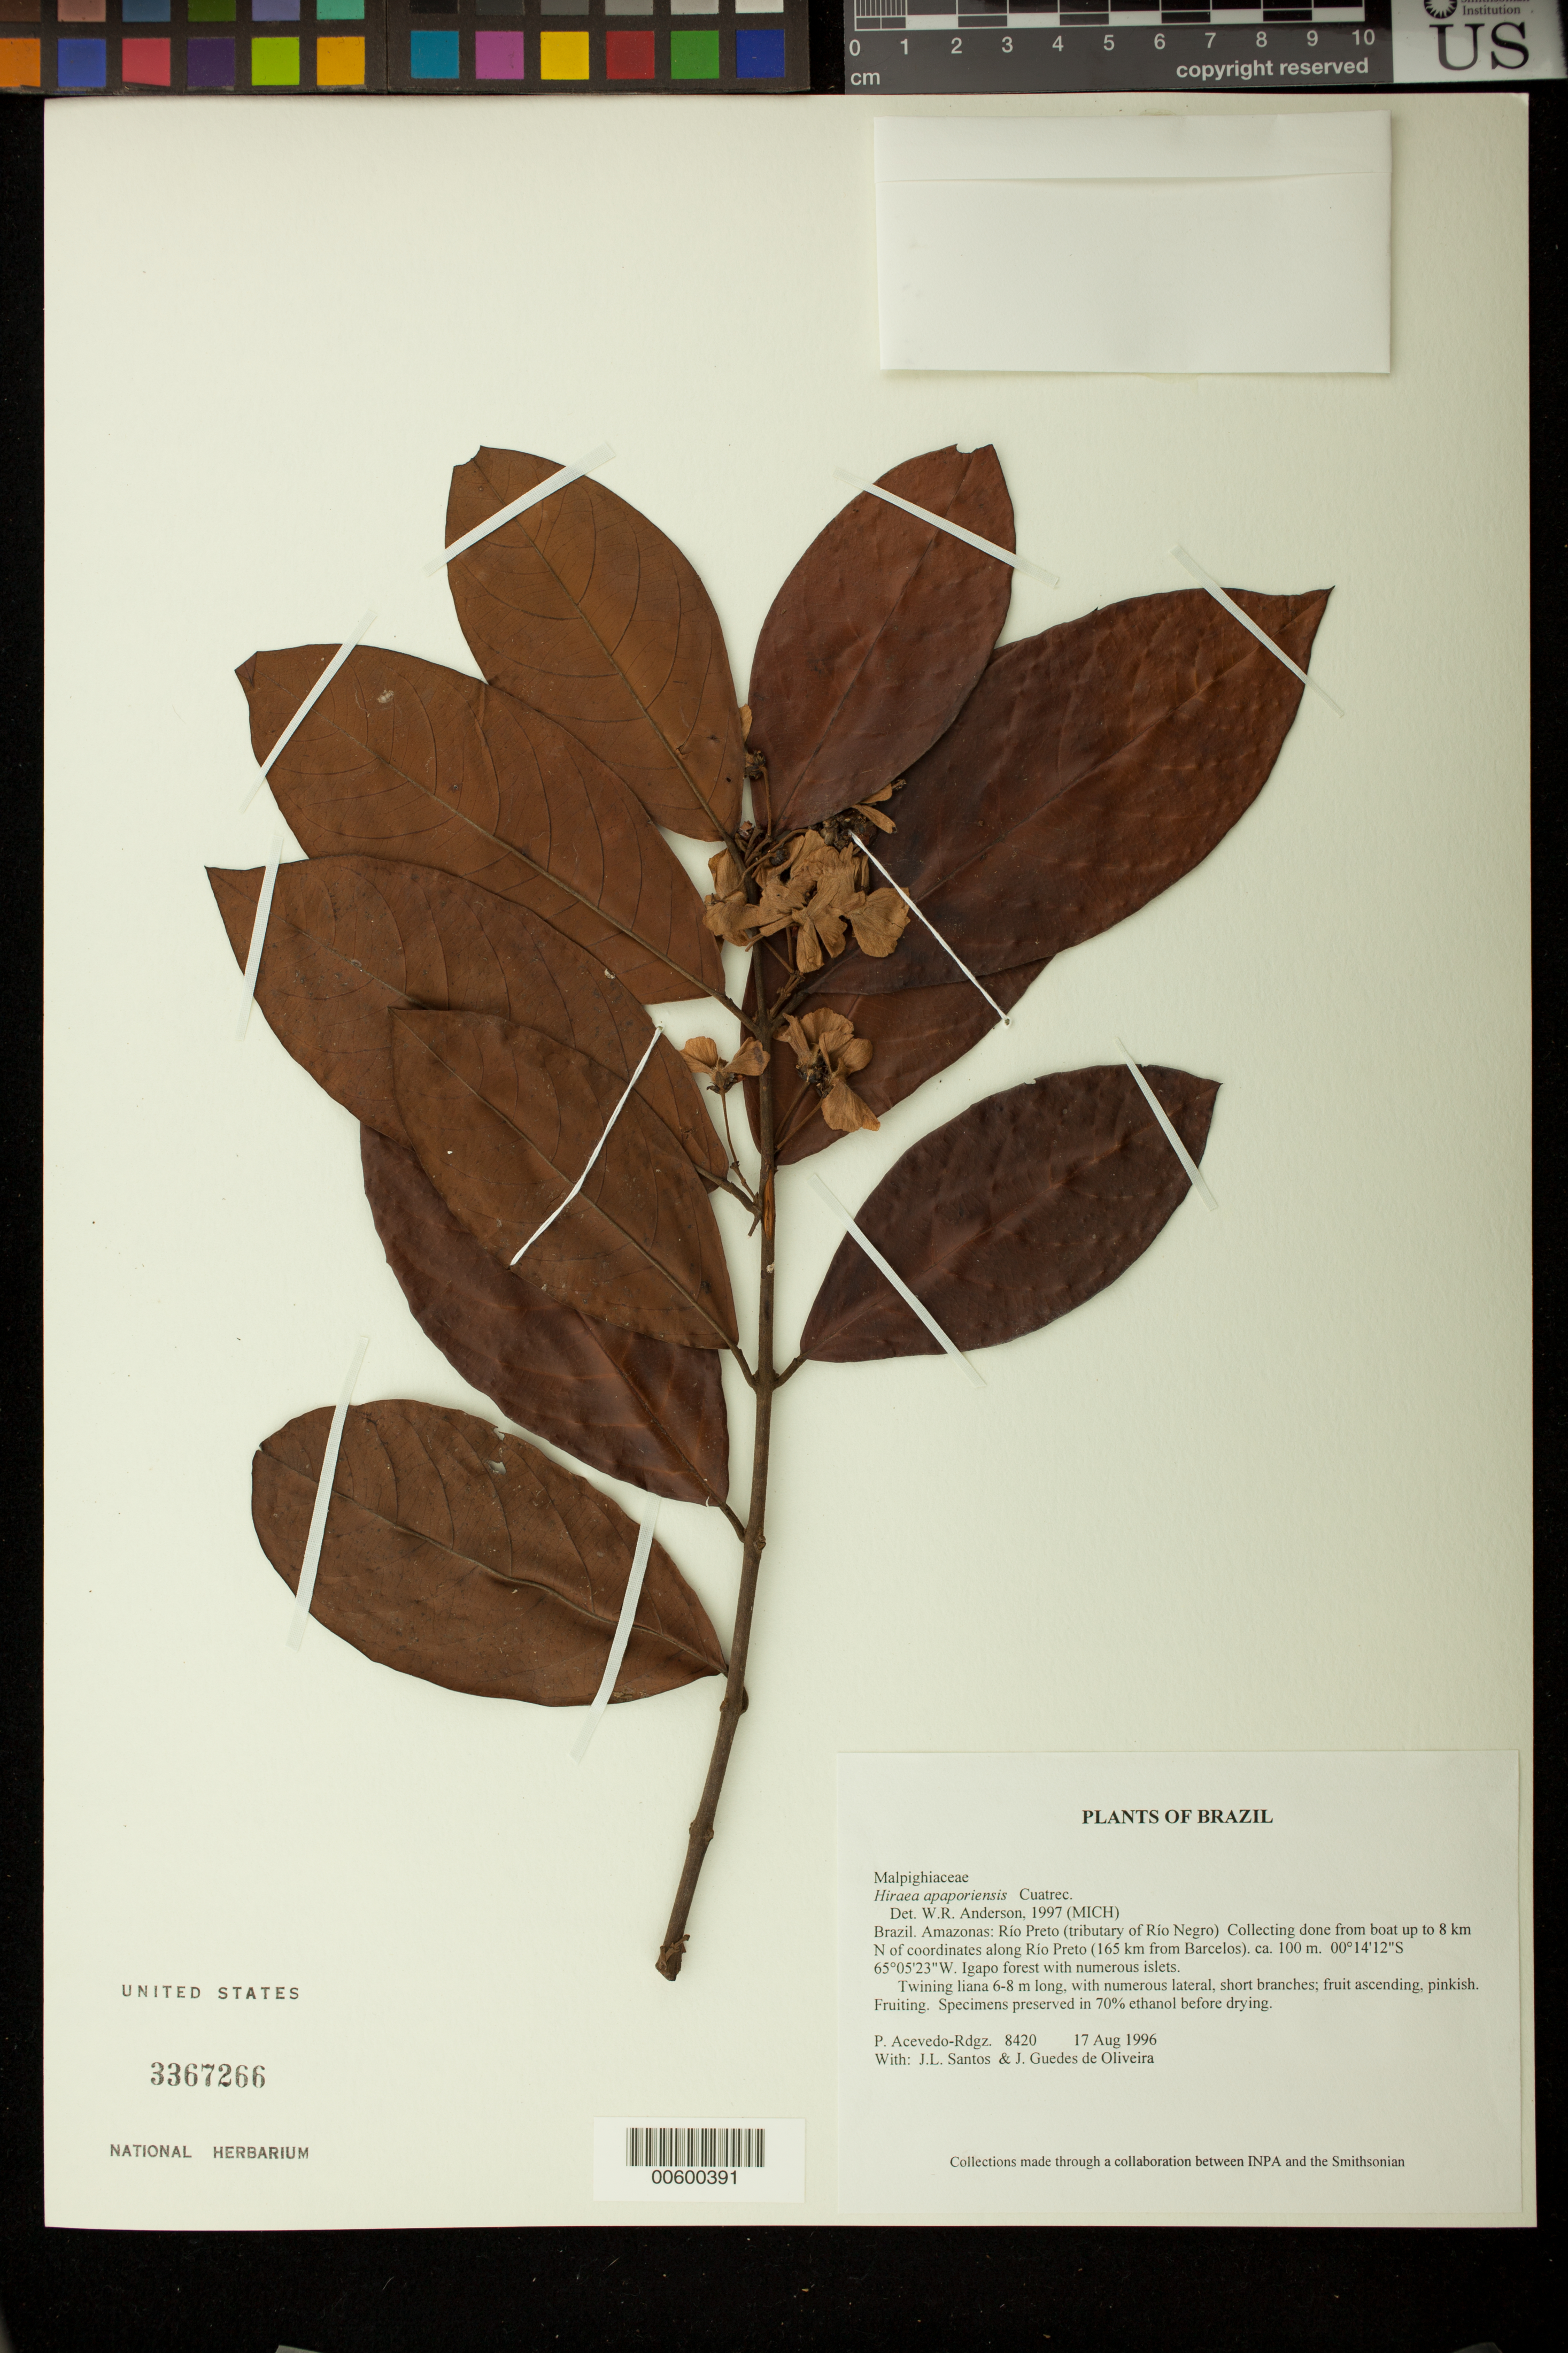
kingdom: Plantae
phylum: Tracheophyta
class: Magnoliopsida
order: Malpighiales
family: Malpighiaceae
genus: Hiraea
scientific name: Hiraea apaporiensis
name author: Cuatrec.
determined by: Anderson, W. R., (MICH), University of Michigan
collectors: P. Acevedo-Rodr., J. L. Santos & J. Guedes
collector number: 8420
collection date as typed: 17 Aug 1996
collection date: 1996-08-17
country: Brazil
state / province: Amazonas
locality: Amazonas: Río Preto (tributary of Río Negro) Collecting done from boat up to 8 km N of coordinates along Río Preto (165 km from Barcelos).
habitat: Igapo forest with numerous islets.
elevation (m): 100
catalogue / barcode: US 3367266